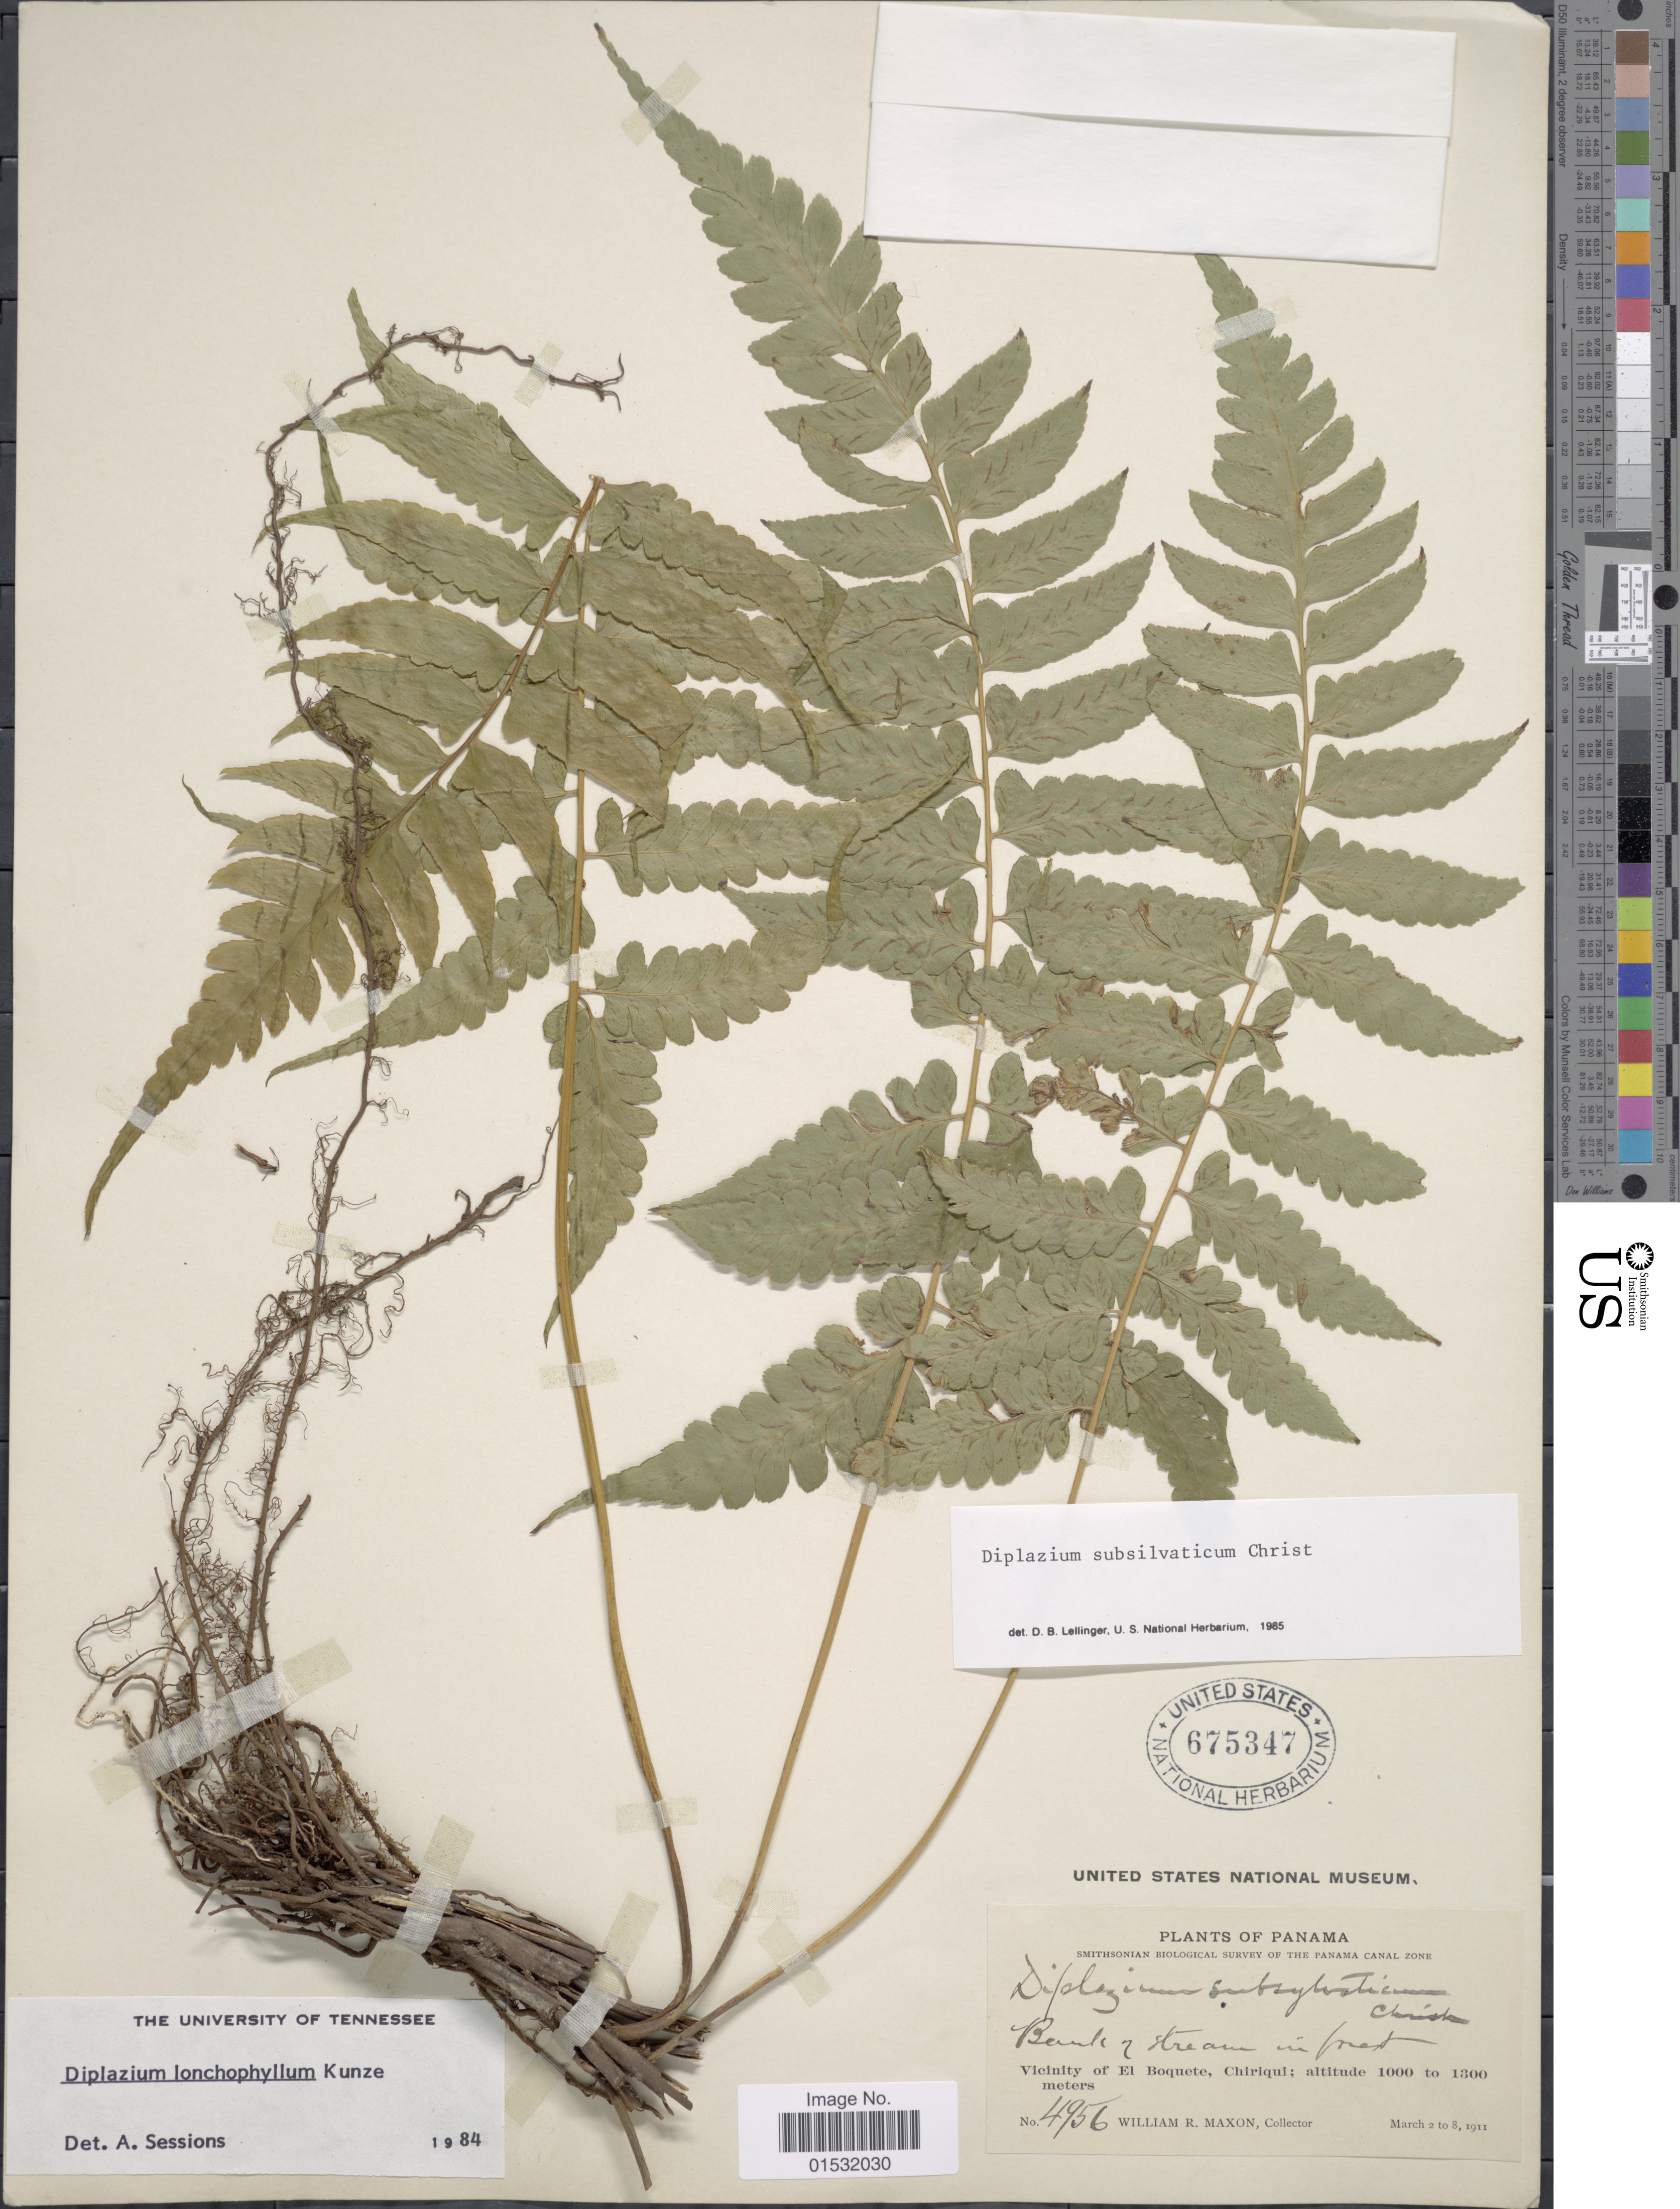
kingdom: Plantae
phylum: Tracheophyta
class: Polypodiopsida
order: Polypodiales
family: Athyriaceae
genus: Diplazium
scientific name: Diplazium subsilvaticum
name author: Christ in Pittier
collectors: W. R. Maxon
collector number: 4956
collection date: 1911-03-02/1911-03-08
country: Panama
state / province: Chiriqui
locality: Vicinity of El Boquete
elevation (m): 1000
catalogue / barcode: US 675347